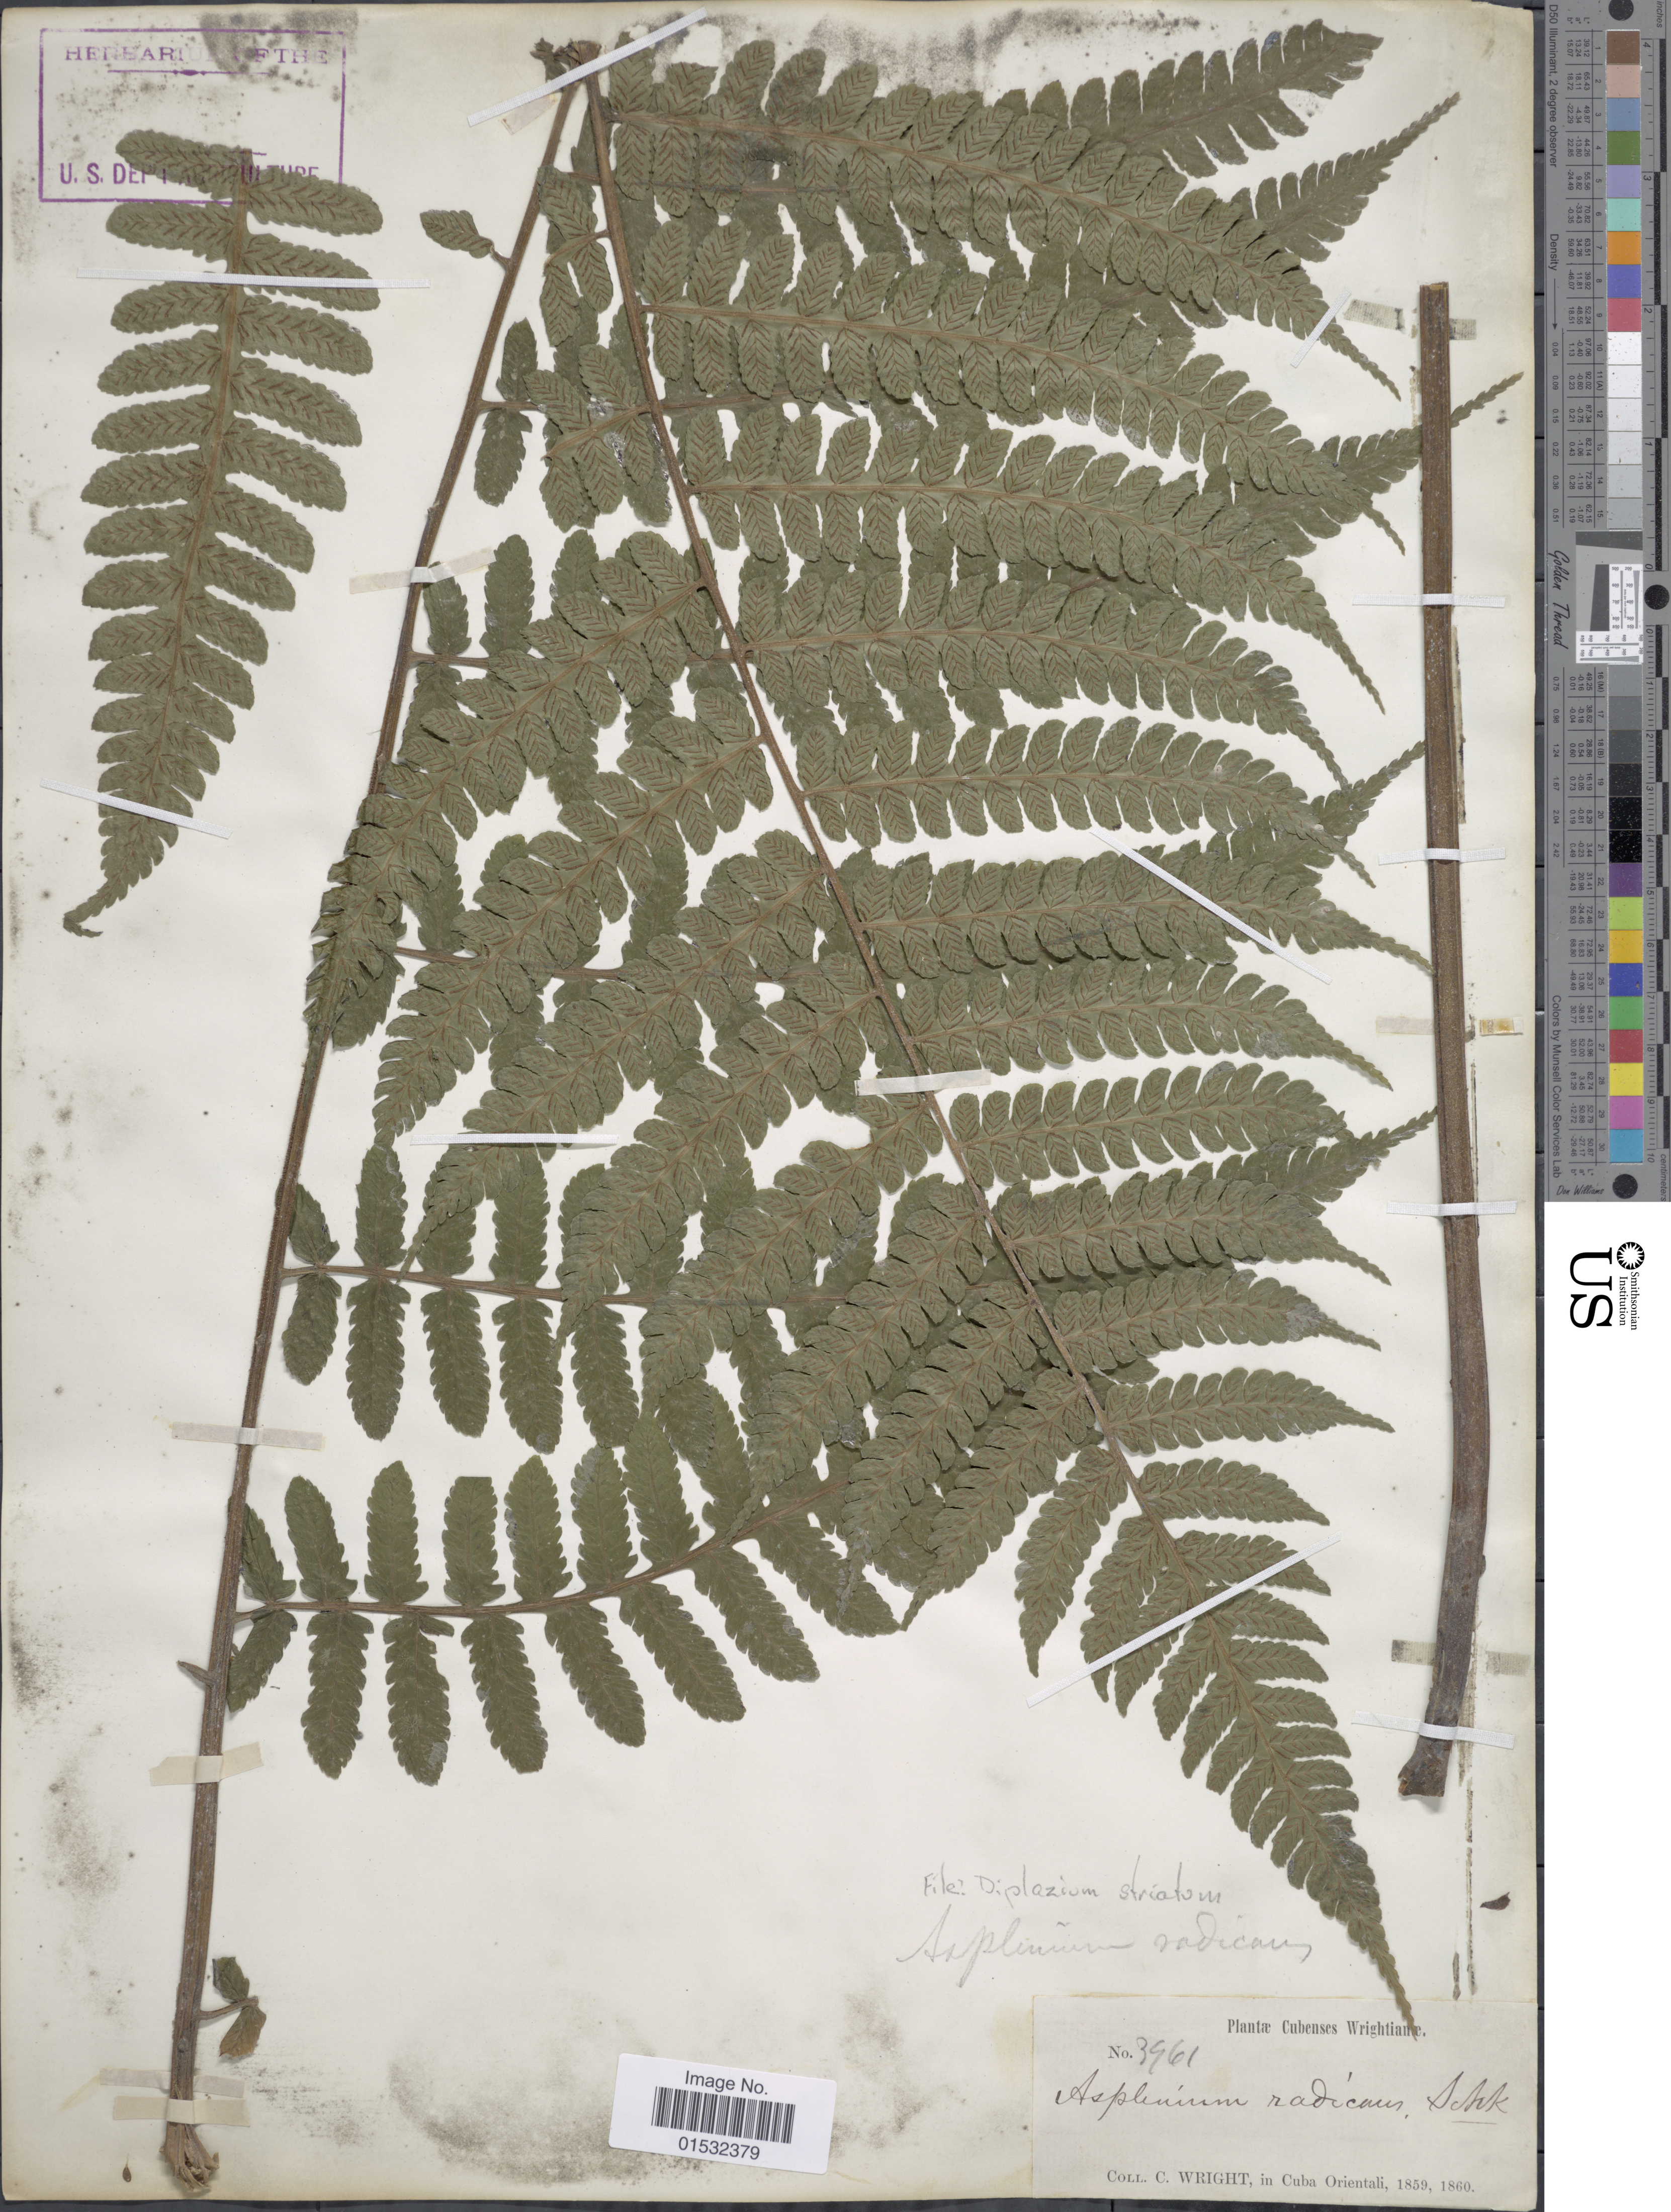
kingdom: Plantae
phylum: Tracheophyta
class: Polypodiopsida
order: Polypodiales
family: Athyriaceae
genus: Diplazium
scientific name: Diplazium striatum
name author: (L.) C. Presl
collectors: C. Wright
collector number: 3461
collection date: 1859/1860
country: Cuba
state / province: Oriente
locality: Cuba Orientali